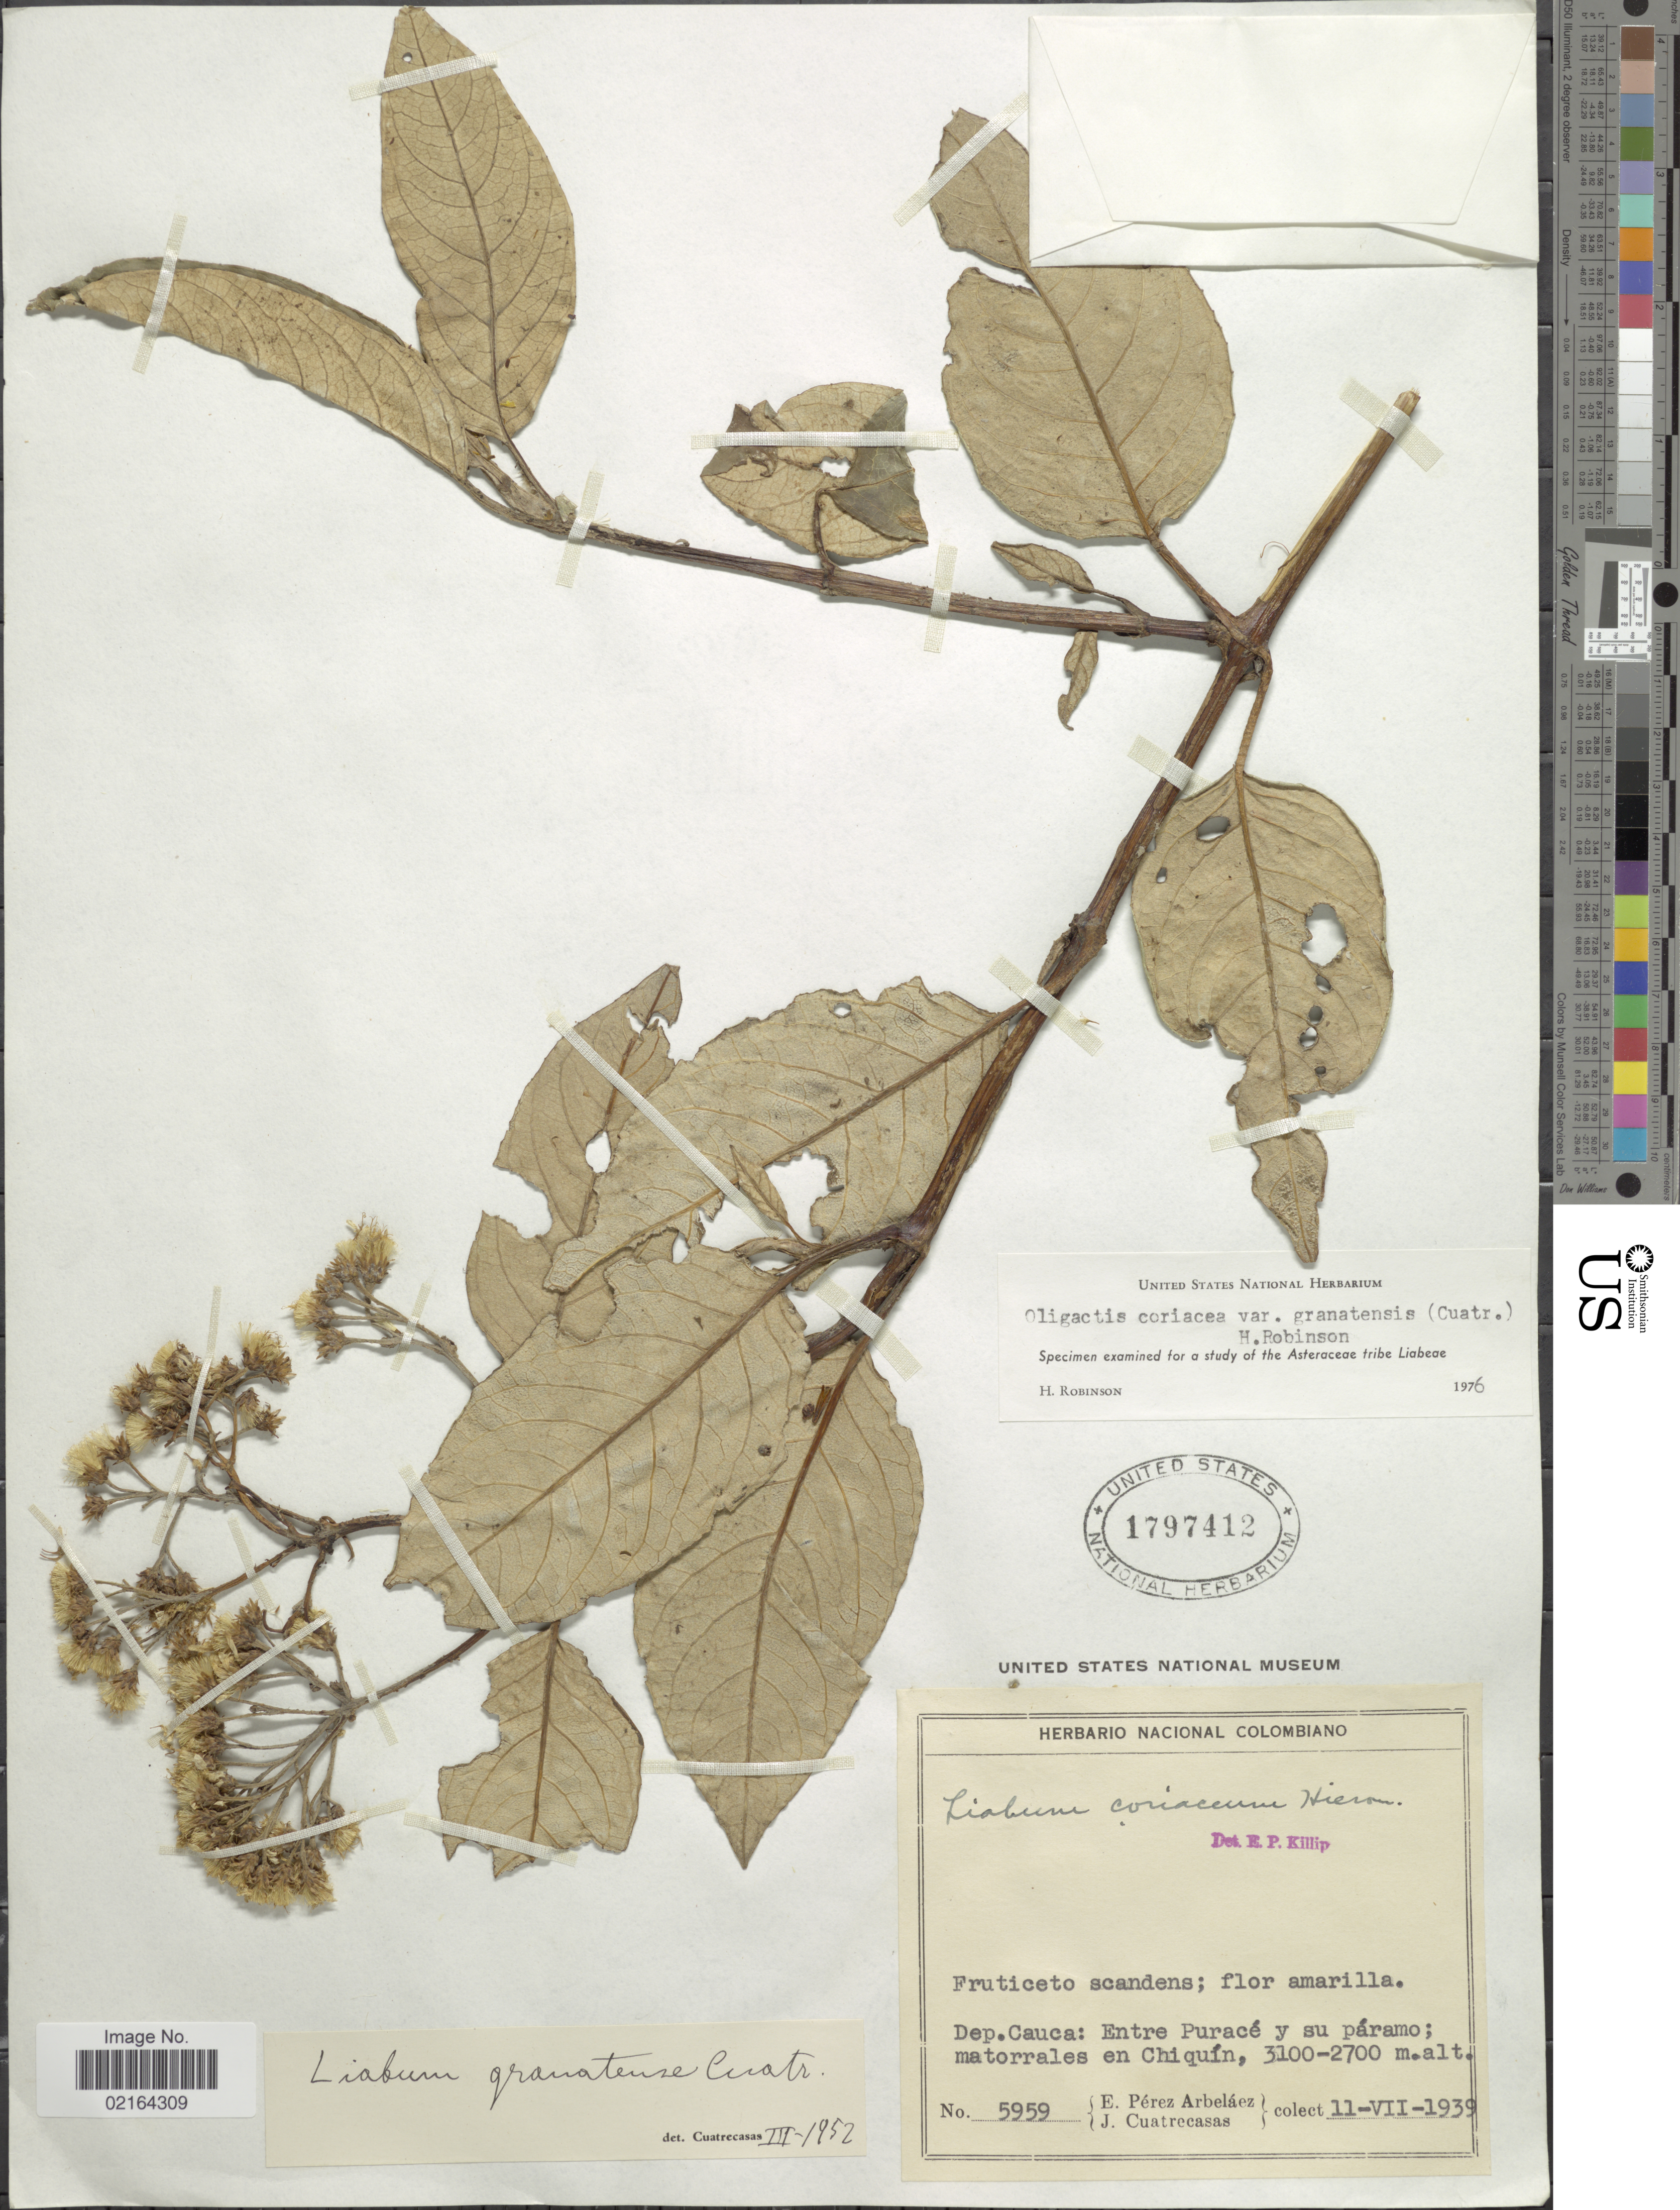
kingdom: Plantae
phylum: Tracheophyta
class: Magnoliopsida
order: Asterales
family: Asteraceae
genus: Sampera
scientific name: Sampera coriacea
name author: (Hieron.) V.A. Funk & H. Rob.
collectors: E. Pérez Arbeláez & J. Cuatrecasas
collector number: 5959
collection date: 1939-07-11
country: Colombia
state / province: Cauca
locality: Dep. Cauca: Entre Purace y su paramo, matorrales en Chiquin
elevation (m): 2700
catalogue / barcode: US 1797412